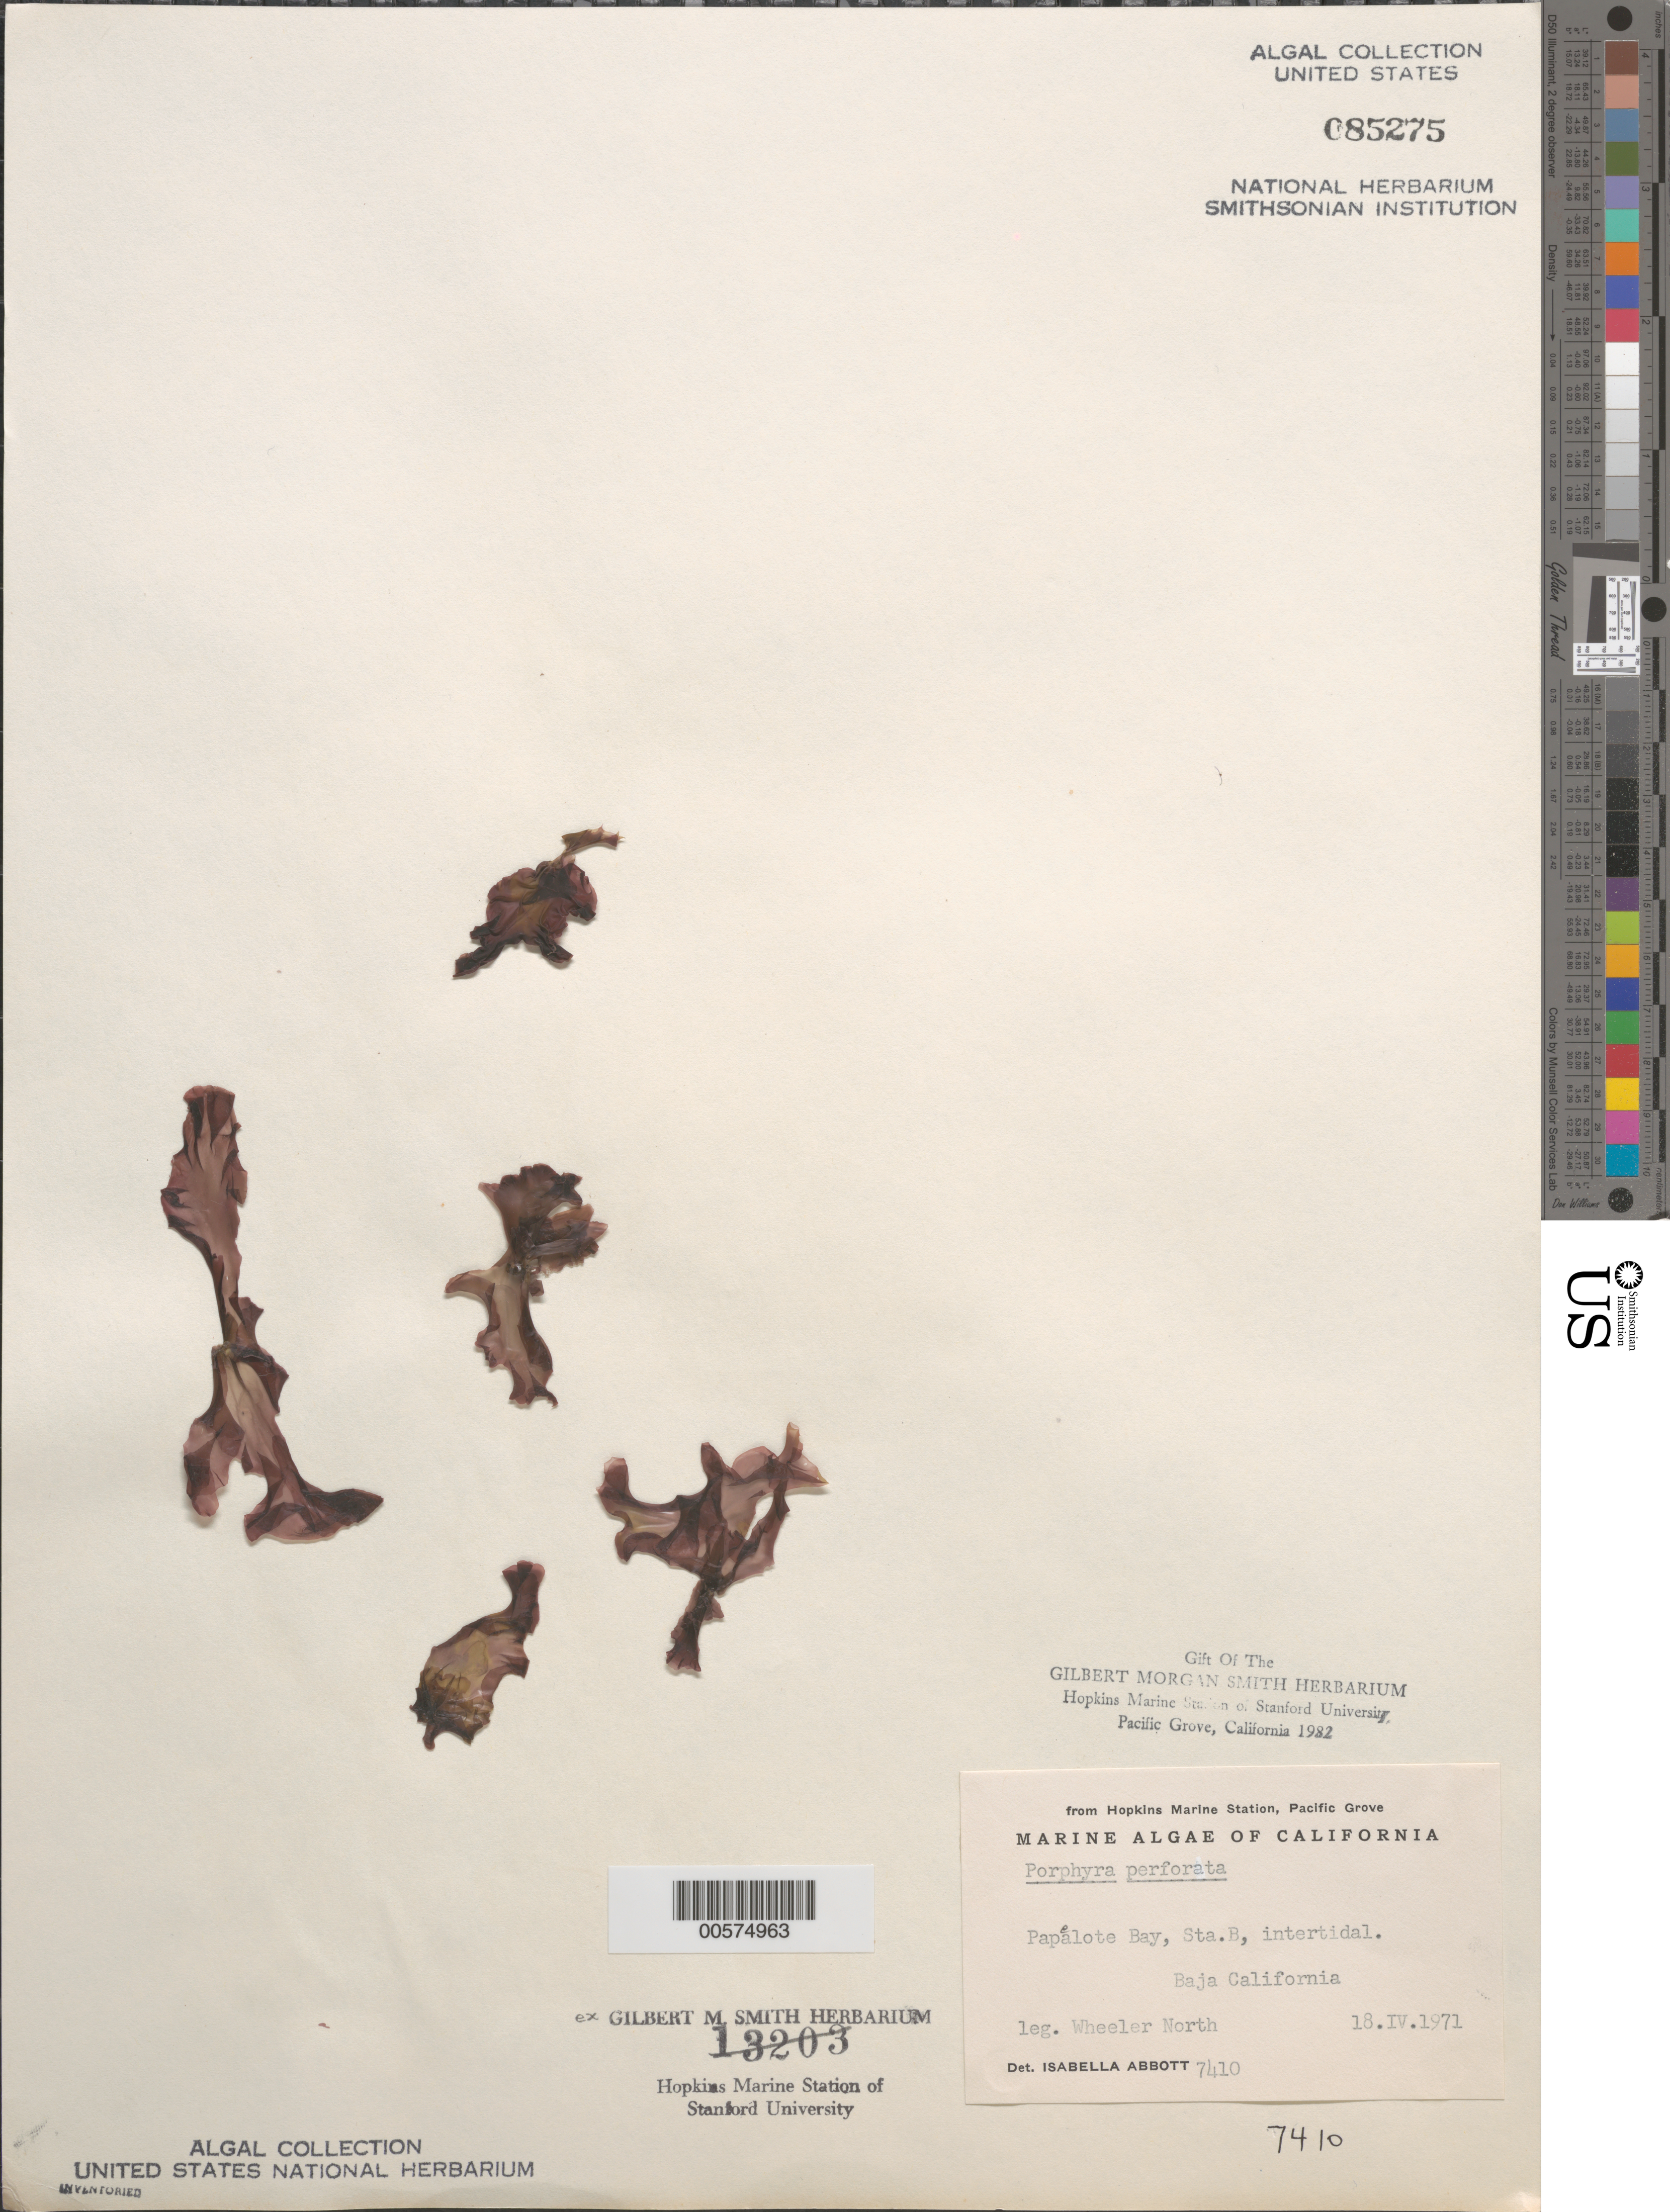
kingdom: Plantae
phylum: Rhodophyta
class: Bangiophyceae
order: Bangiales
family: Bangiaceae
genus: Pyropia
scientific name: Pyropia perforata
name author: (J. Agardh) S.C. Lindstrom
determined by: Algae name updating Project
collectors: W. North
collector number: IAA 7410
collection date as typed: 18 Apr 1971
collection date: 1971-04-18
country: Mexico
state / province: Baja California Norte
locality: Papolote Bay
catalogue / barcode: US 85275